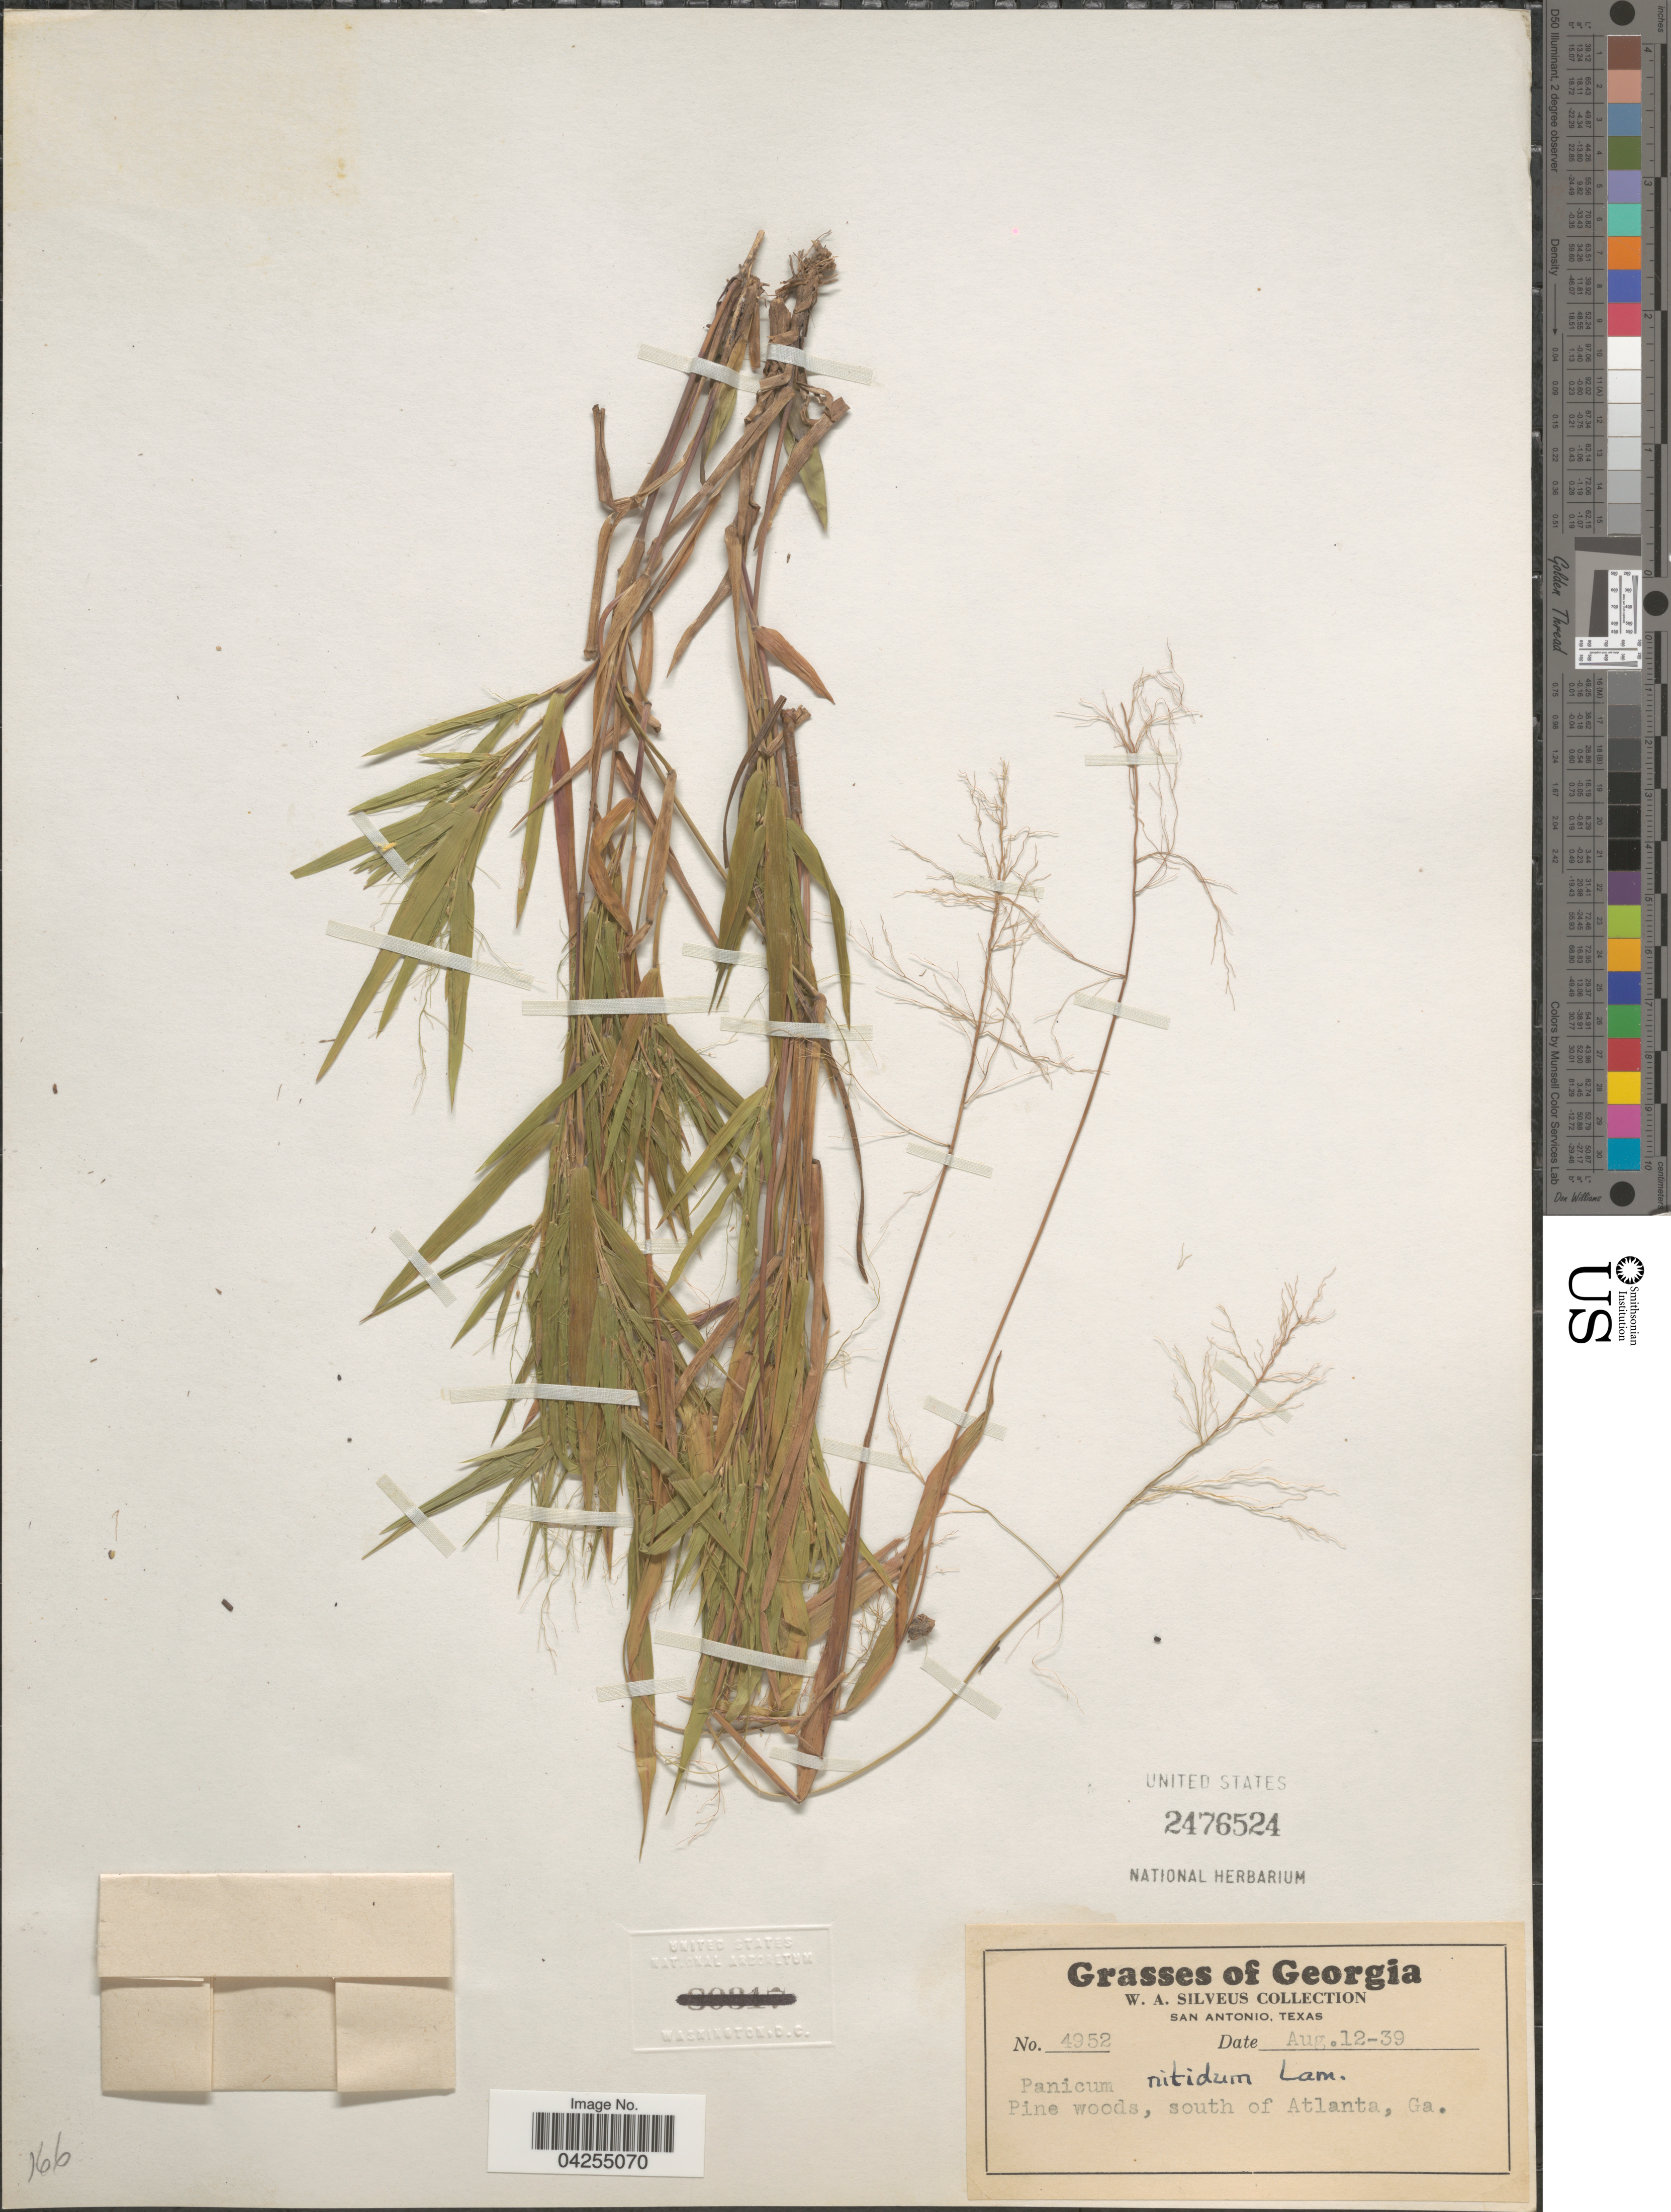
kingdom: Plantae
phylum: Tracheophyta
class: Liliopsida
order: Poales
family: Poaceae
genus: Dichanthelium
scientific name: Dichanthelium dichotomum var. dichotomum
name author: (L.) Gould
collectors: W. Silveus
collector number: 4952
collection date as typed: Transcribed d/m/y: 12/8/39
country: United States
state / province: Georgia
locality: Pine woods, south of Atlanta.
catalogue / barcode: US 2476524